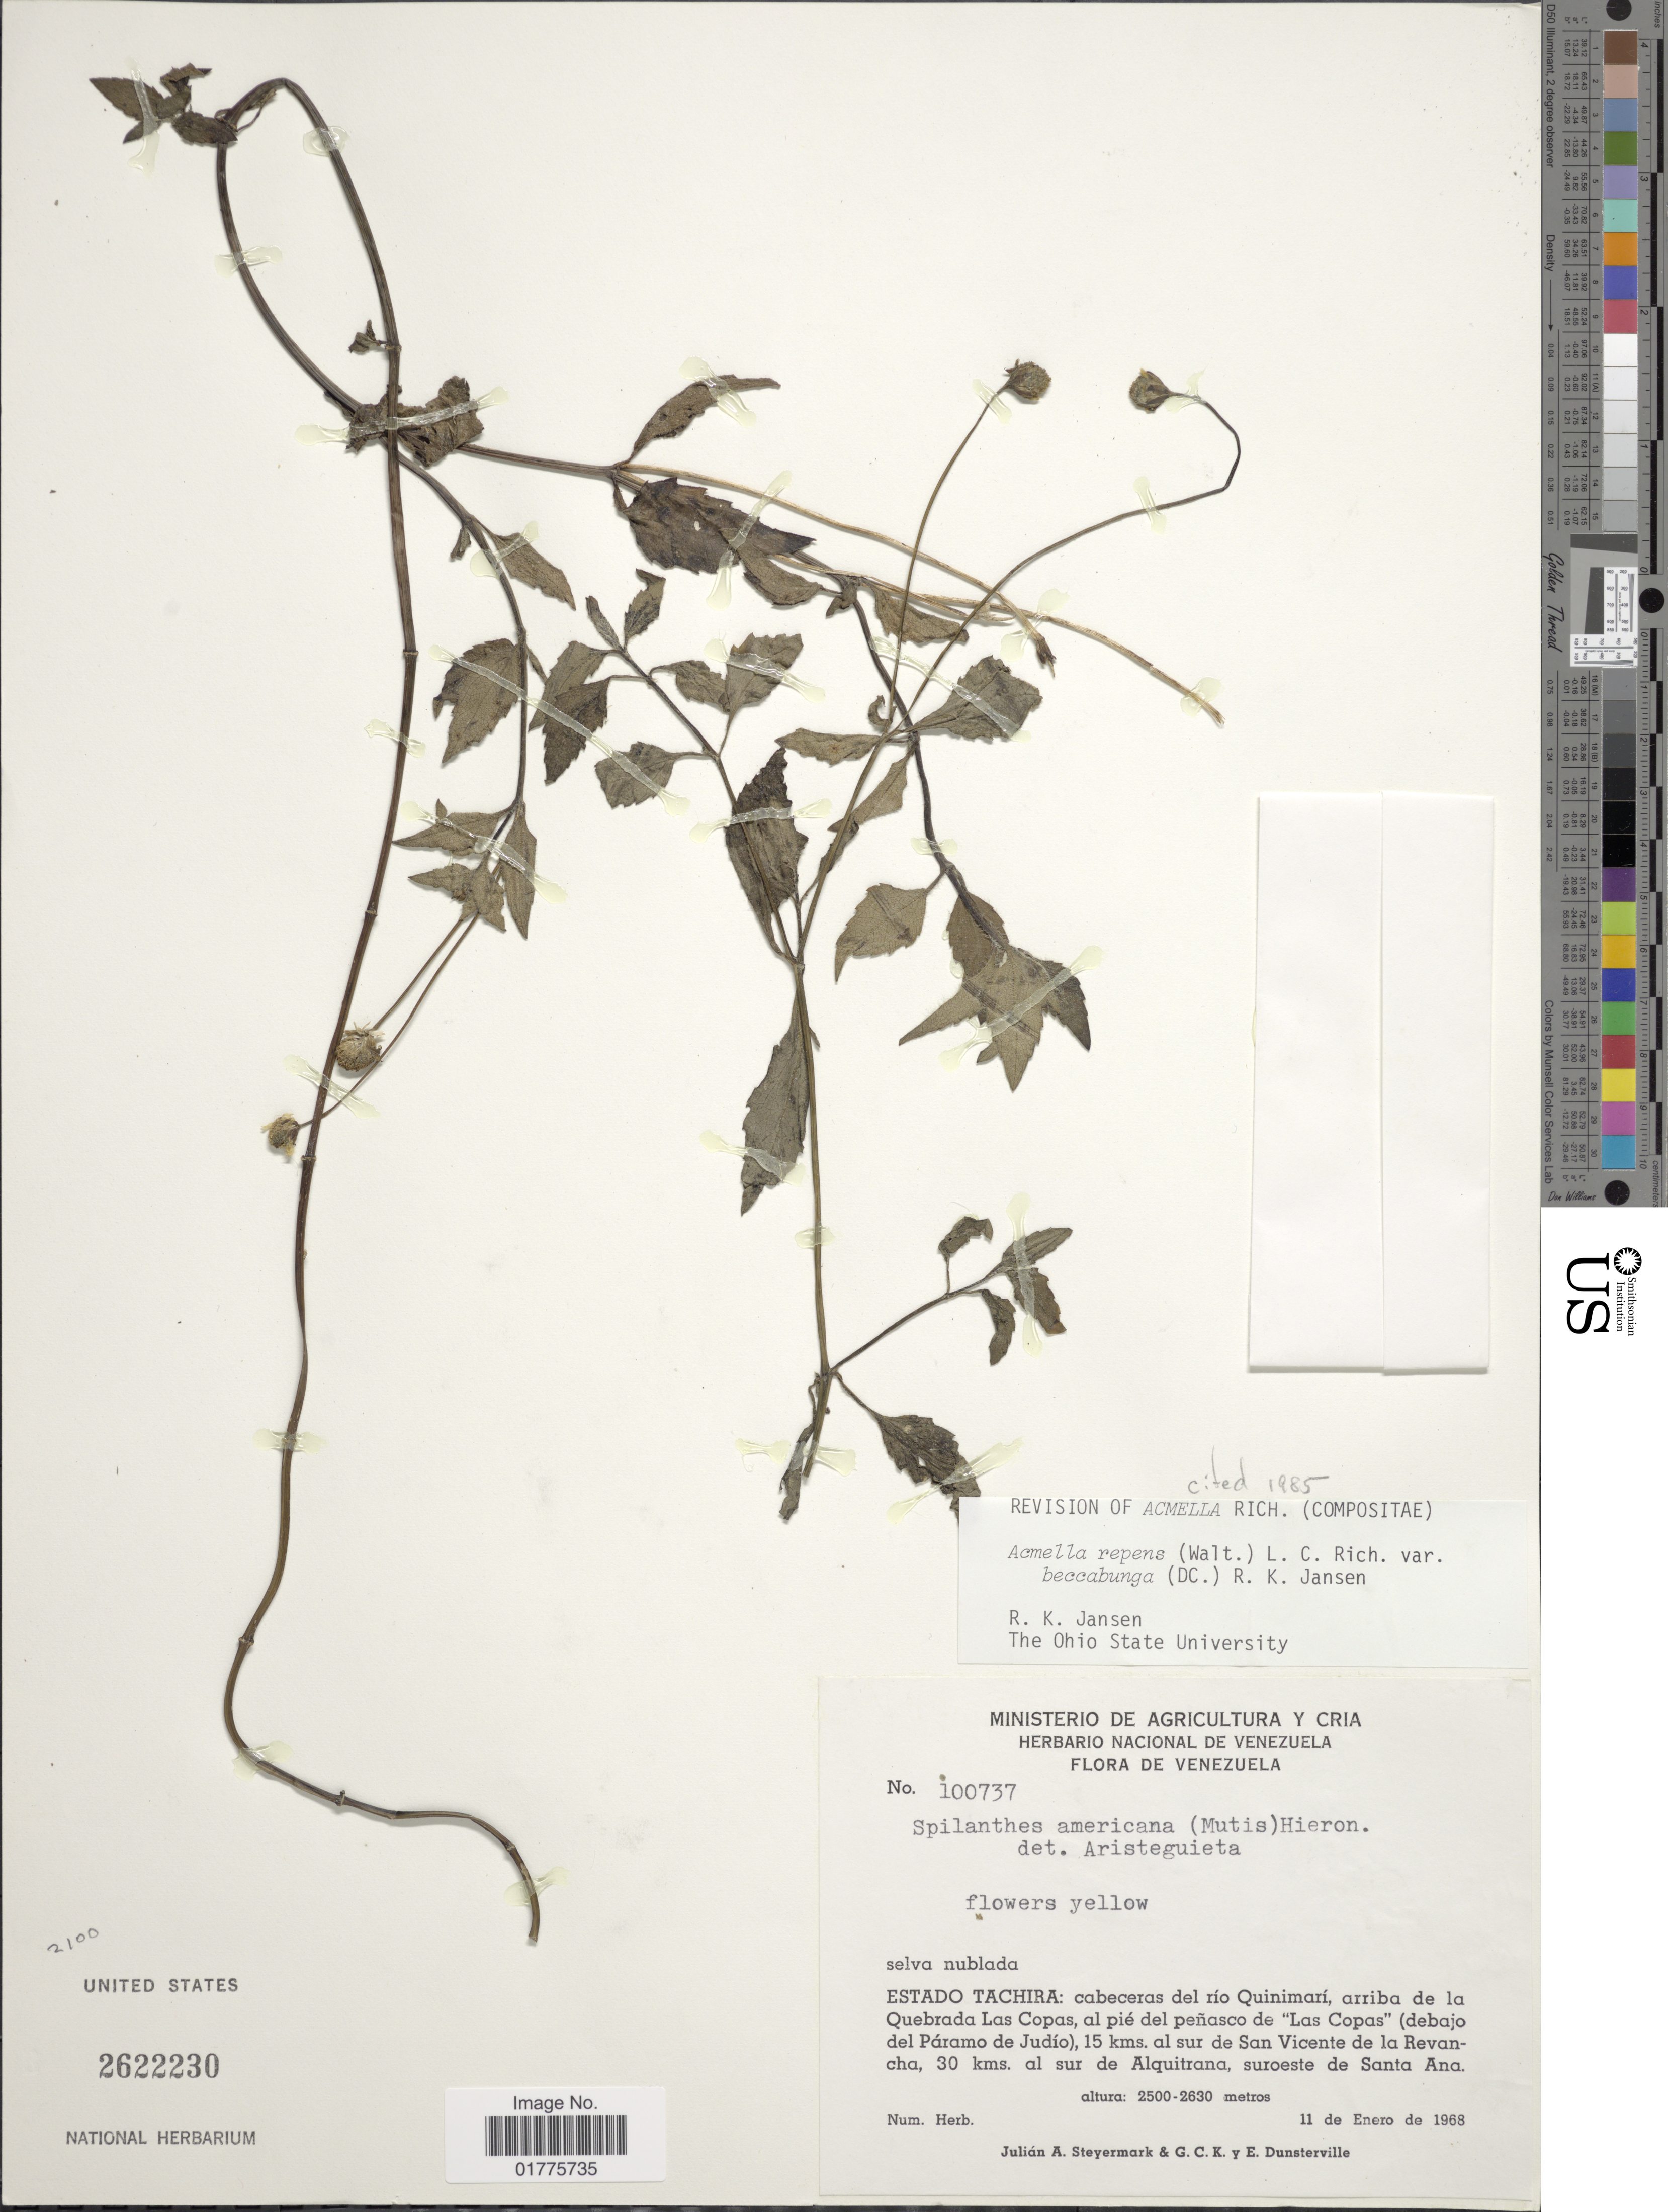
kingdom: Plantae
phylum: Tracheophyta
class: Magnoliopsida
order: Asterales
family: Asteraceae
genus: Acmella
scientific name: Acmella repens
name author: (Walter) Rich.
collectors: J. Steyermark, G. C. K. Dunsterville & E. Dunsterville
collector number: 10073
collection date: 1968-01-11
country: Venezuela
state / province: Tachira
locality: Cabeceras del río Quinmarí, arriba de la Quebrada Las Copas, al pié del peñasco de "Las Copas"(debajo del Párama de Judío), 15 kms. al sur de San Vicente de la Revancha, 30 kms. al sur de Alquitrana, suroeste de Santa Ana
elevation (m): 2500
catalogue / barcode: US 2622230